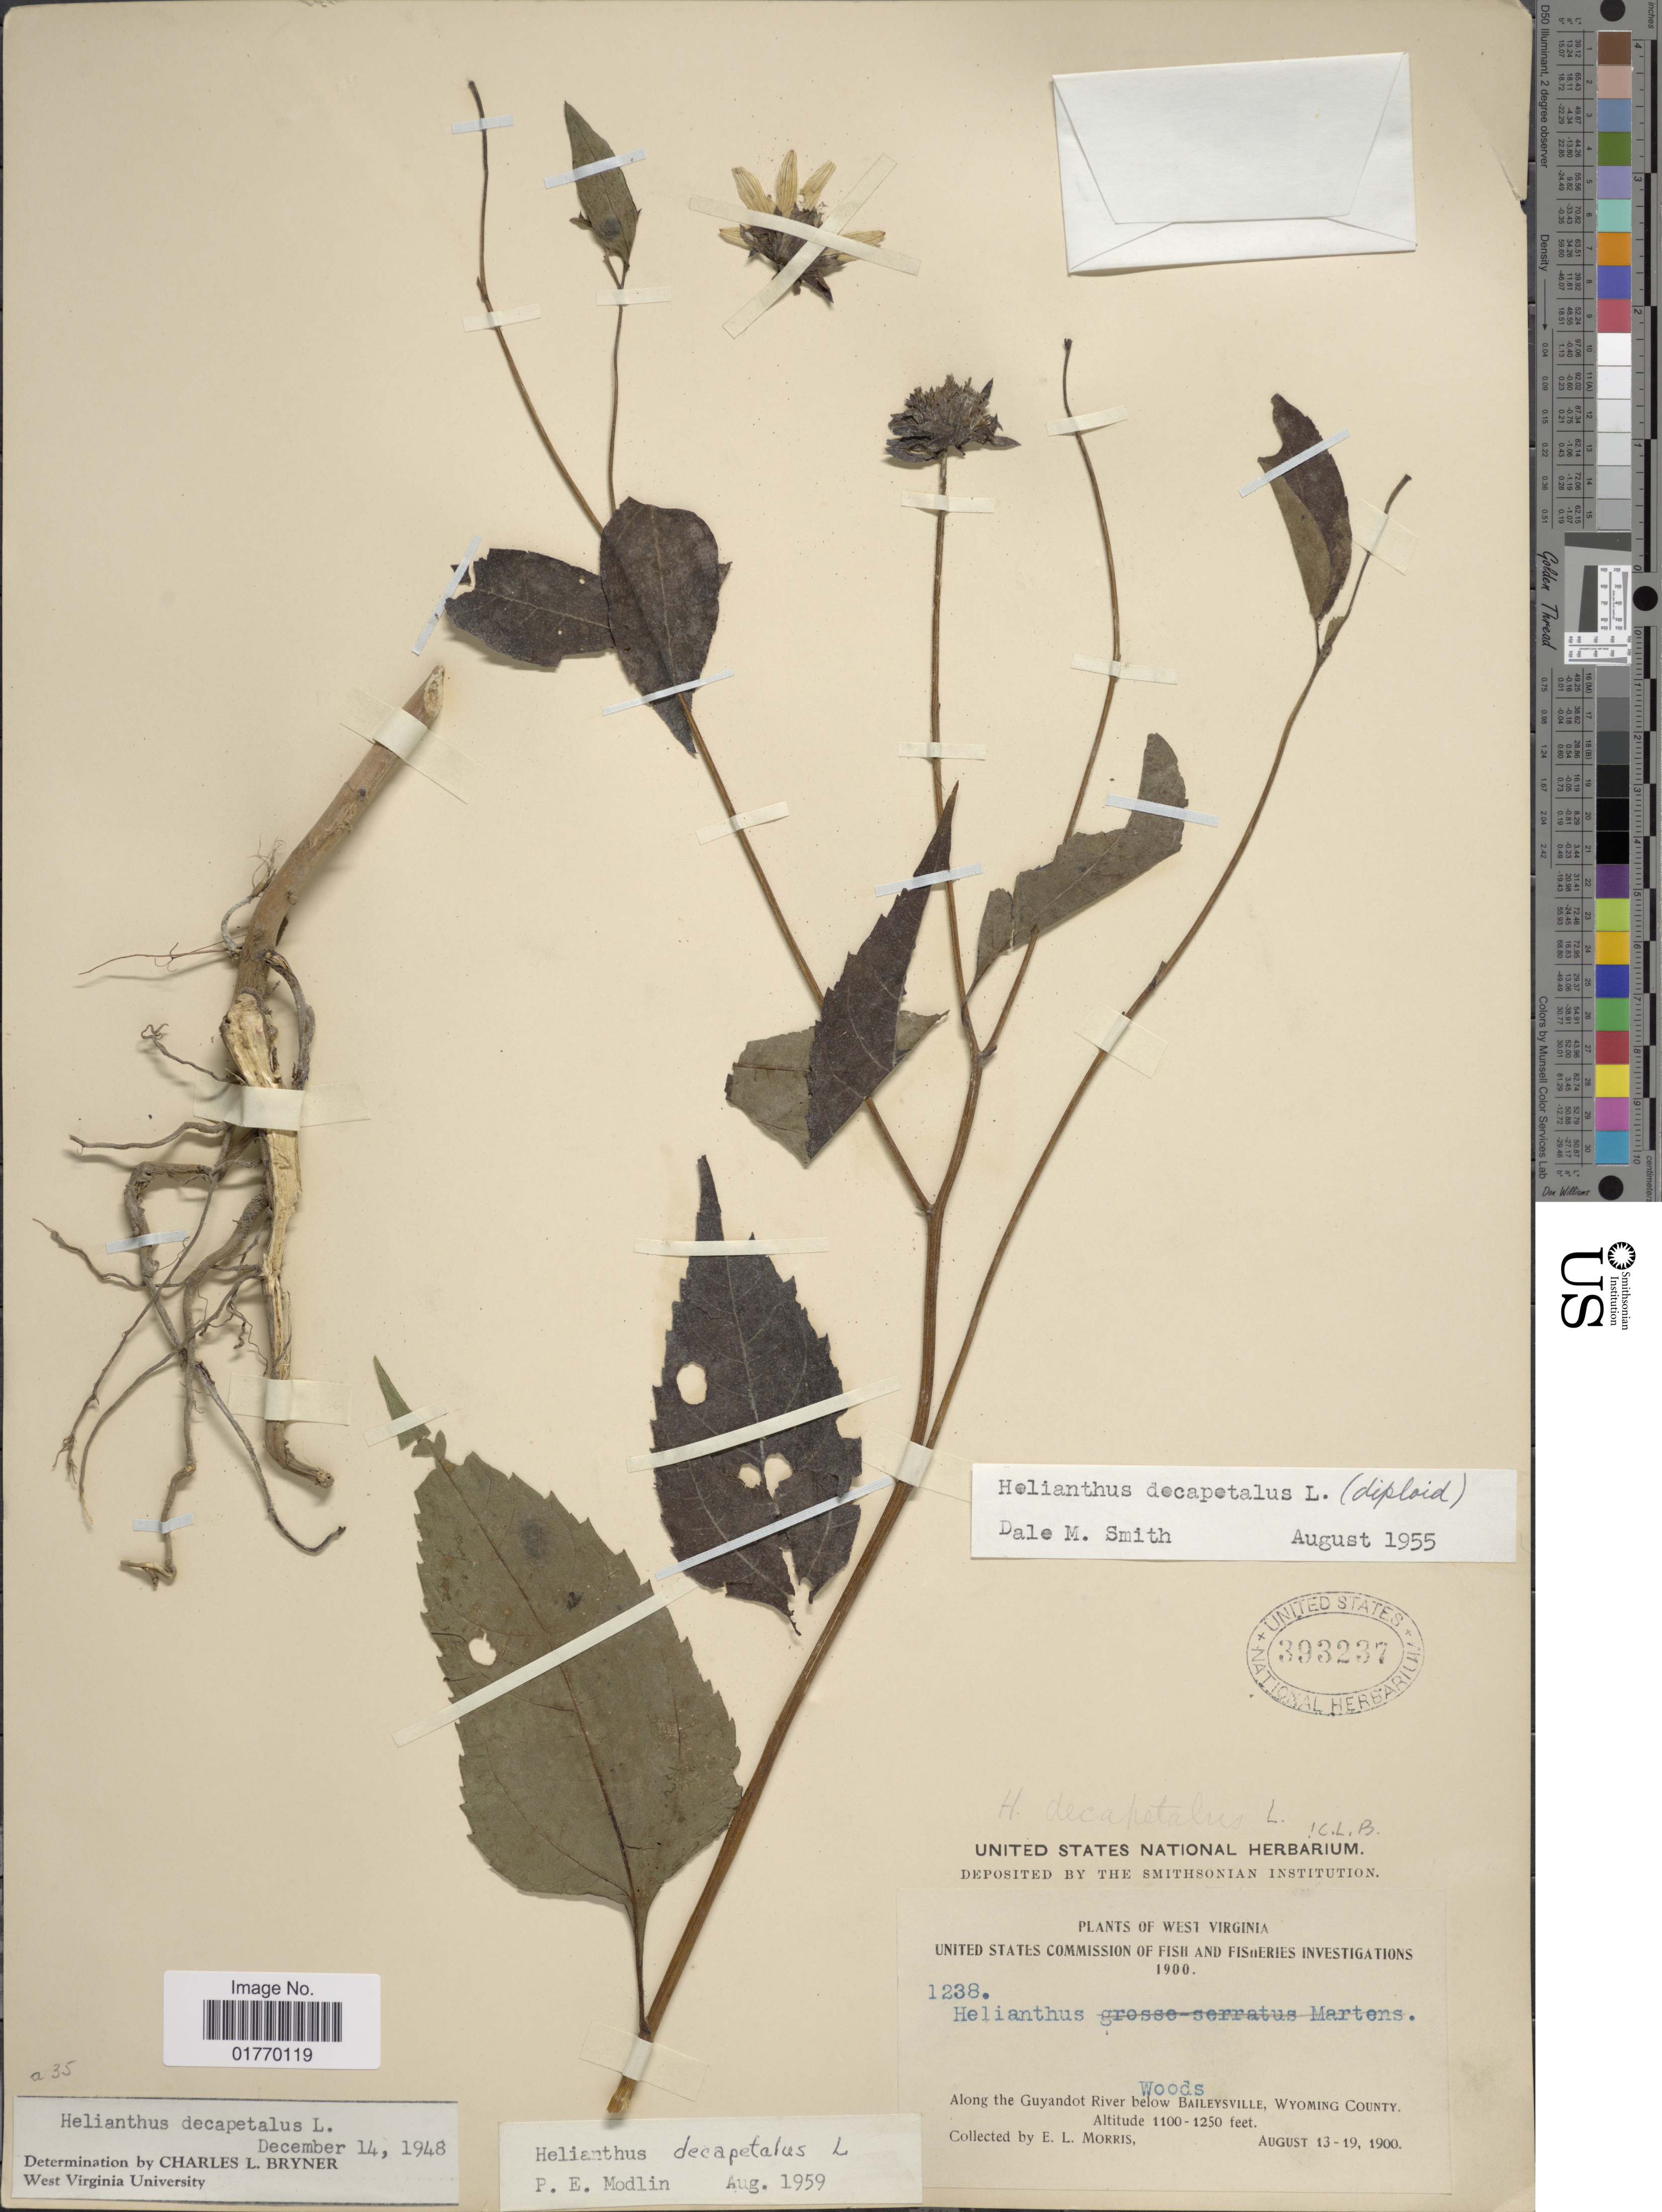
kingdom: Plantae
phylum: Tracheophyta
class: Magnoliopsida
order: Asterales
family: Asteraceae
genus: Helianthus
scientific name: Helianthus decapetalus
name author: L.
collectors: E. Morris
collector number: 1238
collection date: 1900-08-13/1900-08-19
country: United States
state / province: West Virginia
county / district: Wyoming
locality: Along the Guyandot River below Baileysville, Wyoming County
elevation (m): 335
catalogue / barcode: US 393237